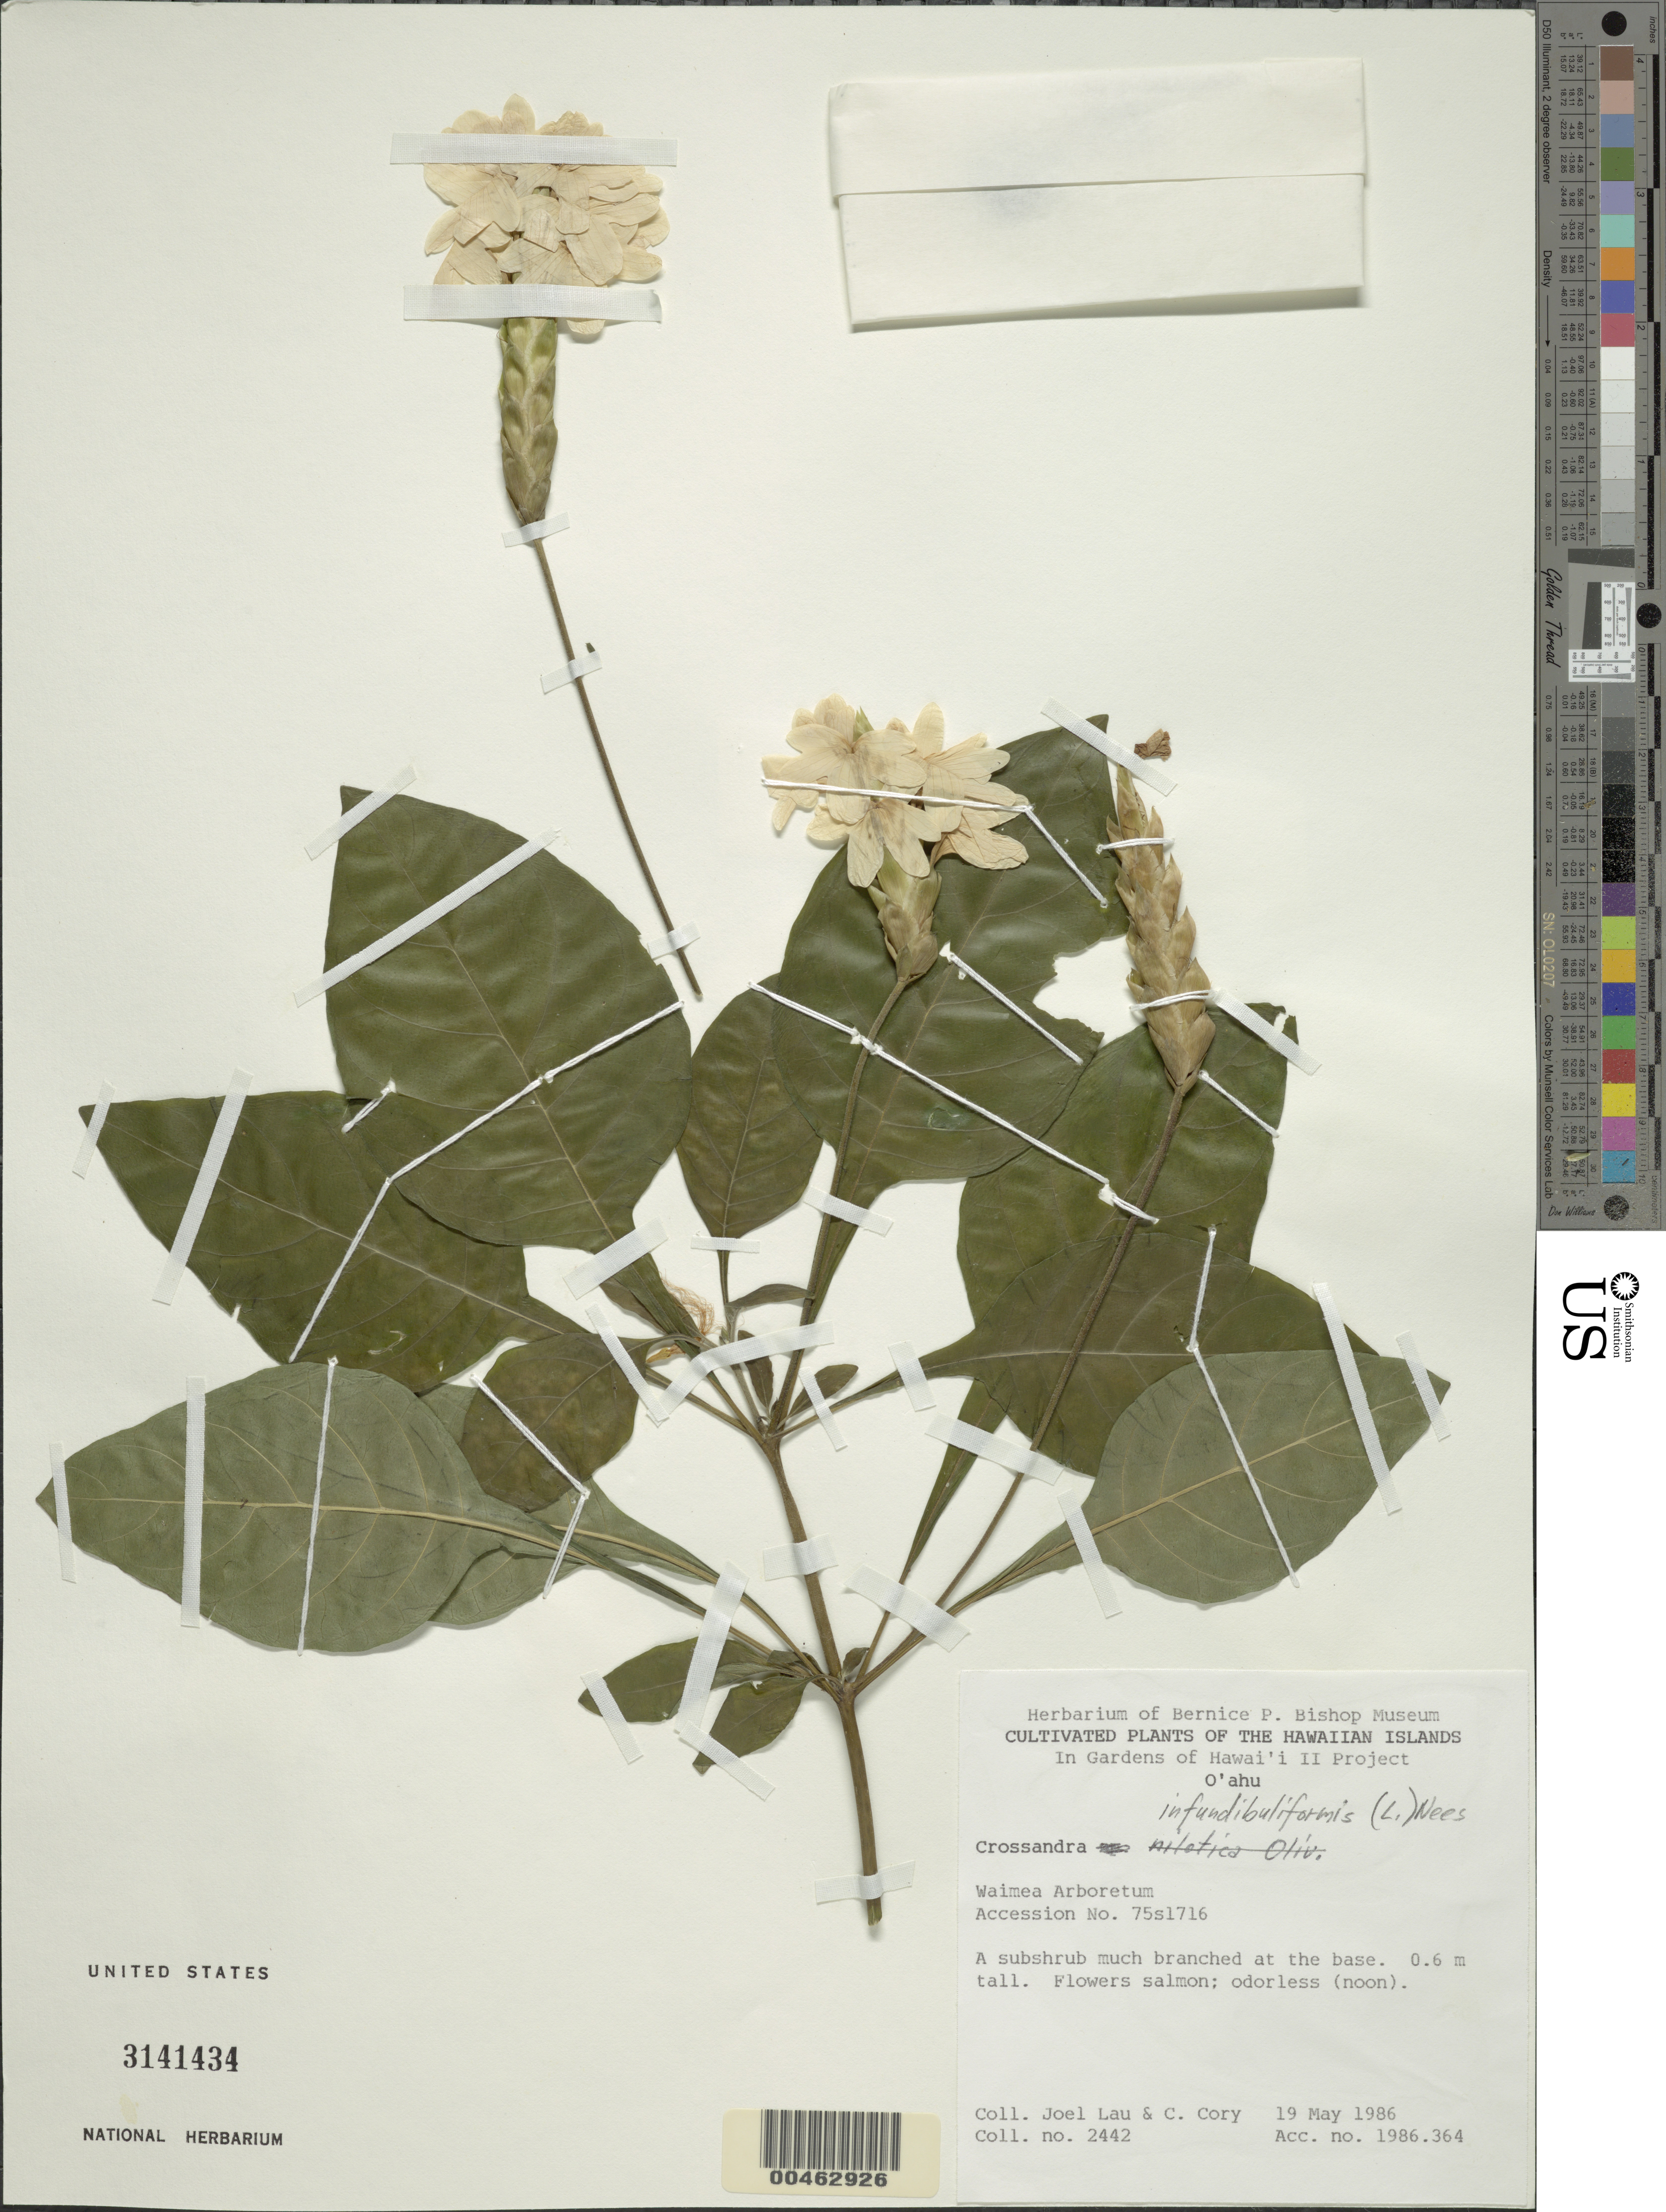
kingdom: Plantae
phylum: Tracheophyta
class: Magnoliopsida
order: Lamiales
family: Acanthaceae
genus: Crossandra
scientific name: Crossandra infundibuliformis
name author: (L.) Nees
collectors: J. Lau & C. Cory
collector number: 2442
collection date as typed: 19 May 1986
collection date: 1986-05-19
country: United States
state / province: Hawaii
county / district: Kauai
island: Kaua'i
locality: Waimea Arboretum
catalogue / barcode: US 3141434